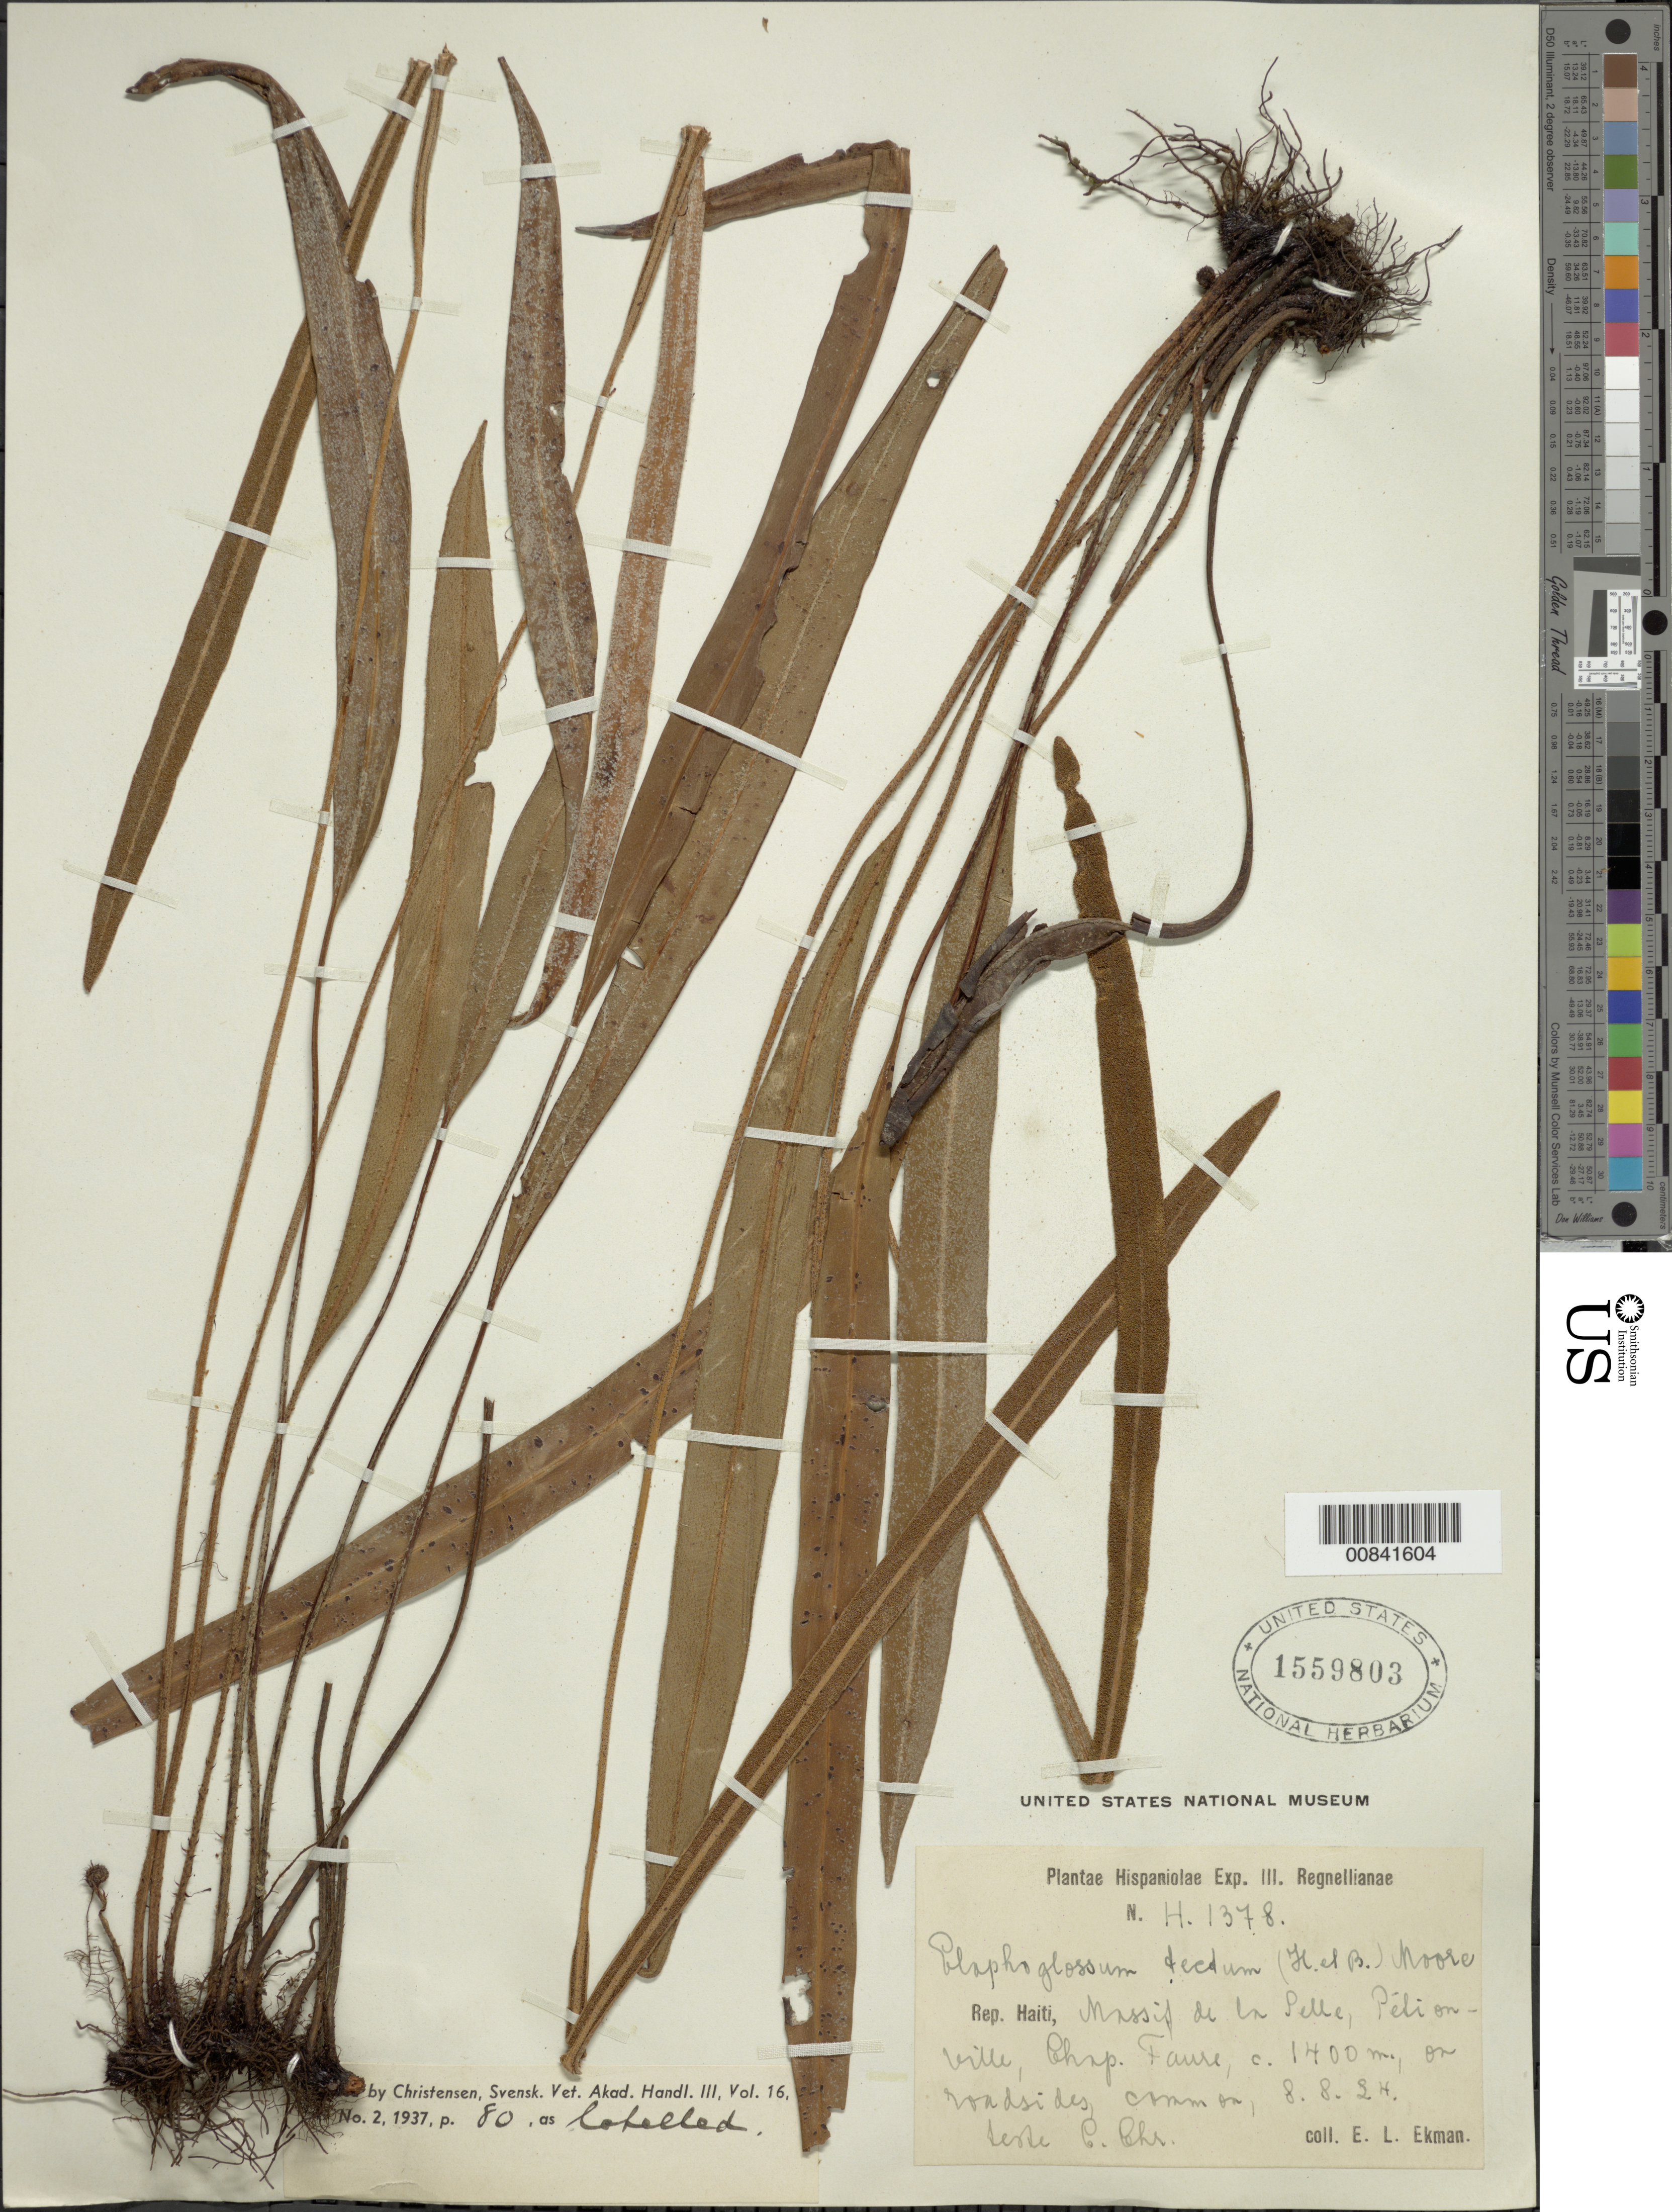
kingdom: Plantae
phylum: Tracheophyta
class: Polypodiopsida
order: Polypodiales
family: Dryopteridaceae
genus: Elaphoglossum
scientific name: Elaphoglossum tectum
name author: (Humb. & Bonpl.) Moore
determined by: Christensen, E.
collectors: E. L. Ekman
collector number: H 1378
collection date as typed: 08 Aug 1924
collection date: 1924-08-08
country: Haiti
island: Hispaniola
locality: Massif de la Selle, Pétionville, Chap. Faure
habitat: Roadsides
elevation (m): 1400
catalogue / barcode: US 1559803